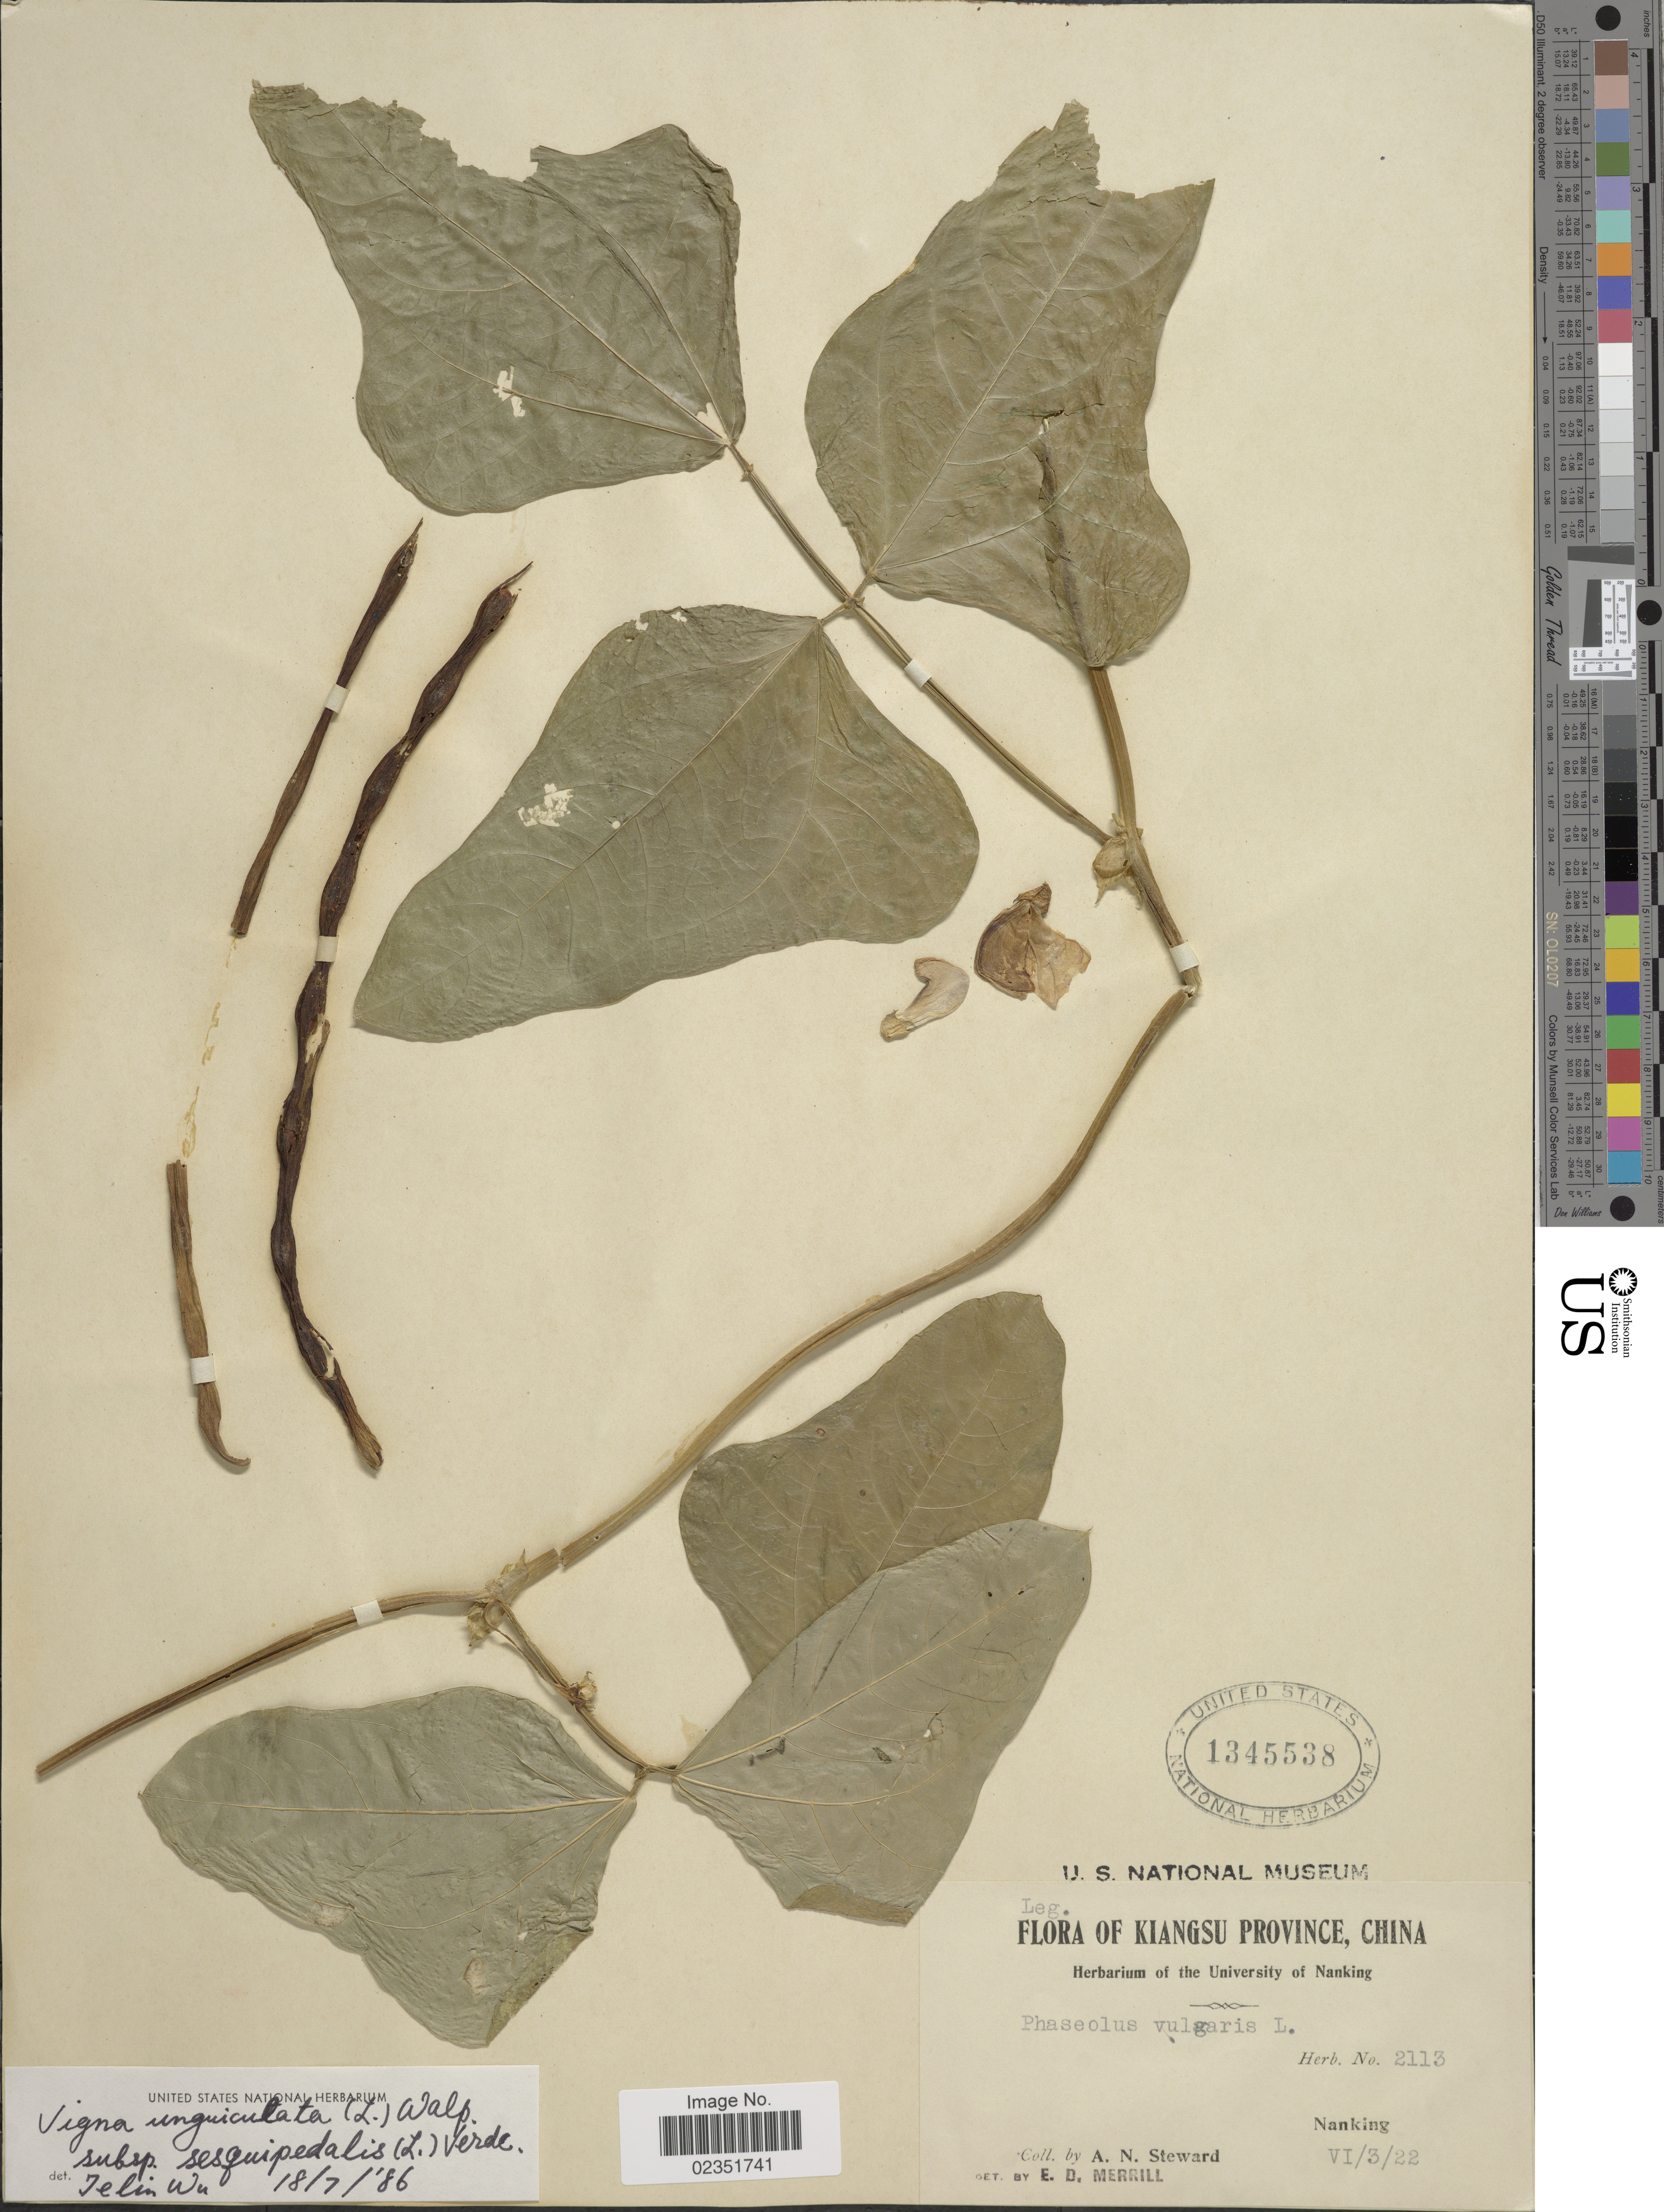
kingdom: Plantae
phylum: Tracheophyta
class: Magnoliopsida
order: Fabales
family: Fabaceae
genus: Phaseolus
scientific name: Phaseolus vulgaris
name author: L.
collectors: A. N. Steward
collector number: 2113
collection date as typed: Transcribed d/m/y: 3/6/22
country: China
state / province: Jiangsu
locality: Kiangsu Province, Nanking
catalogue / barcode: US 1345538